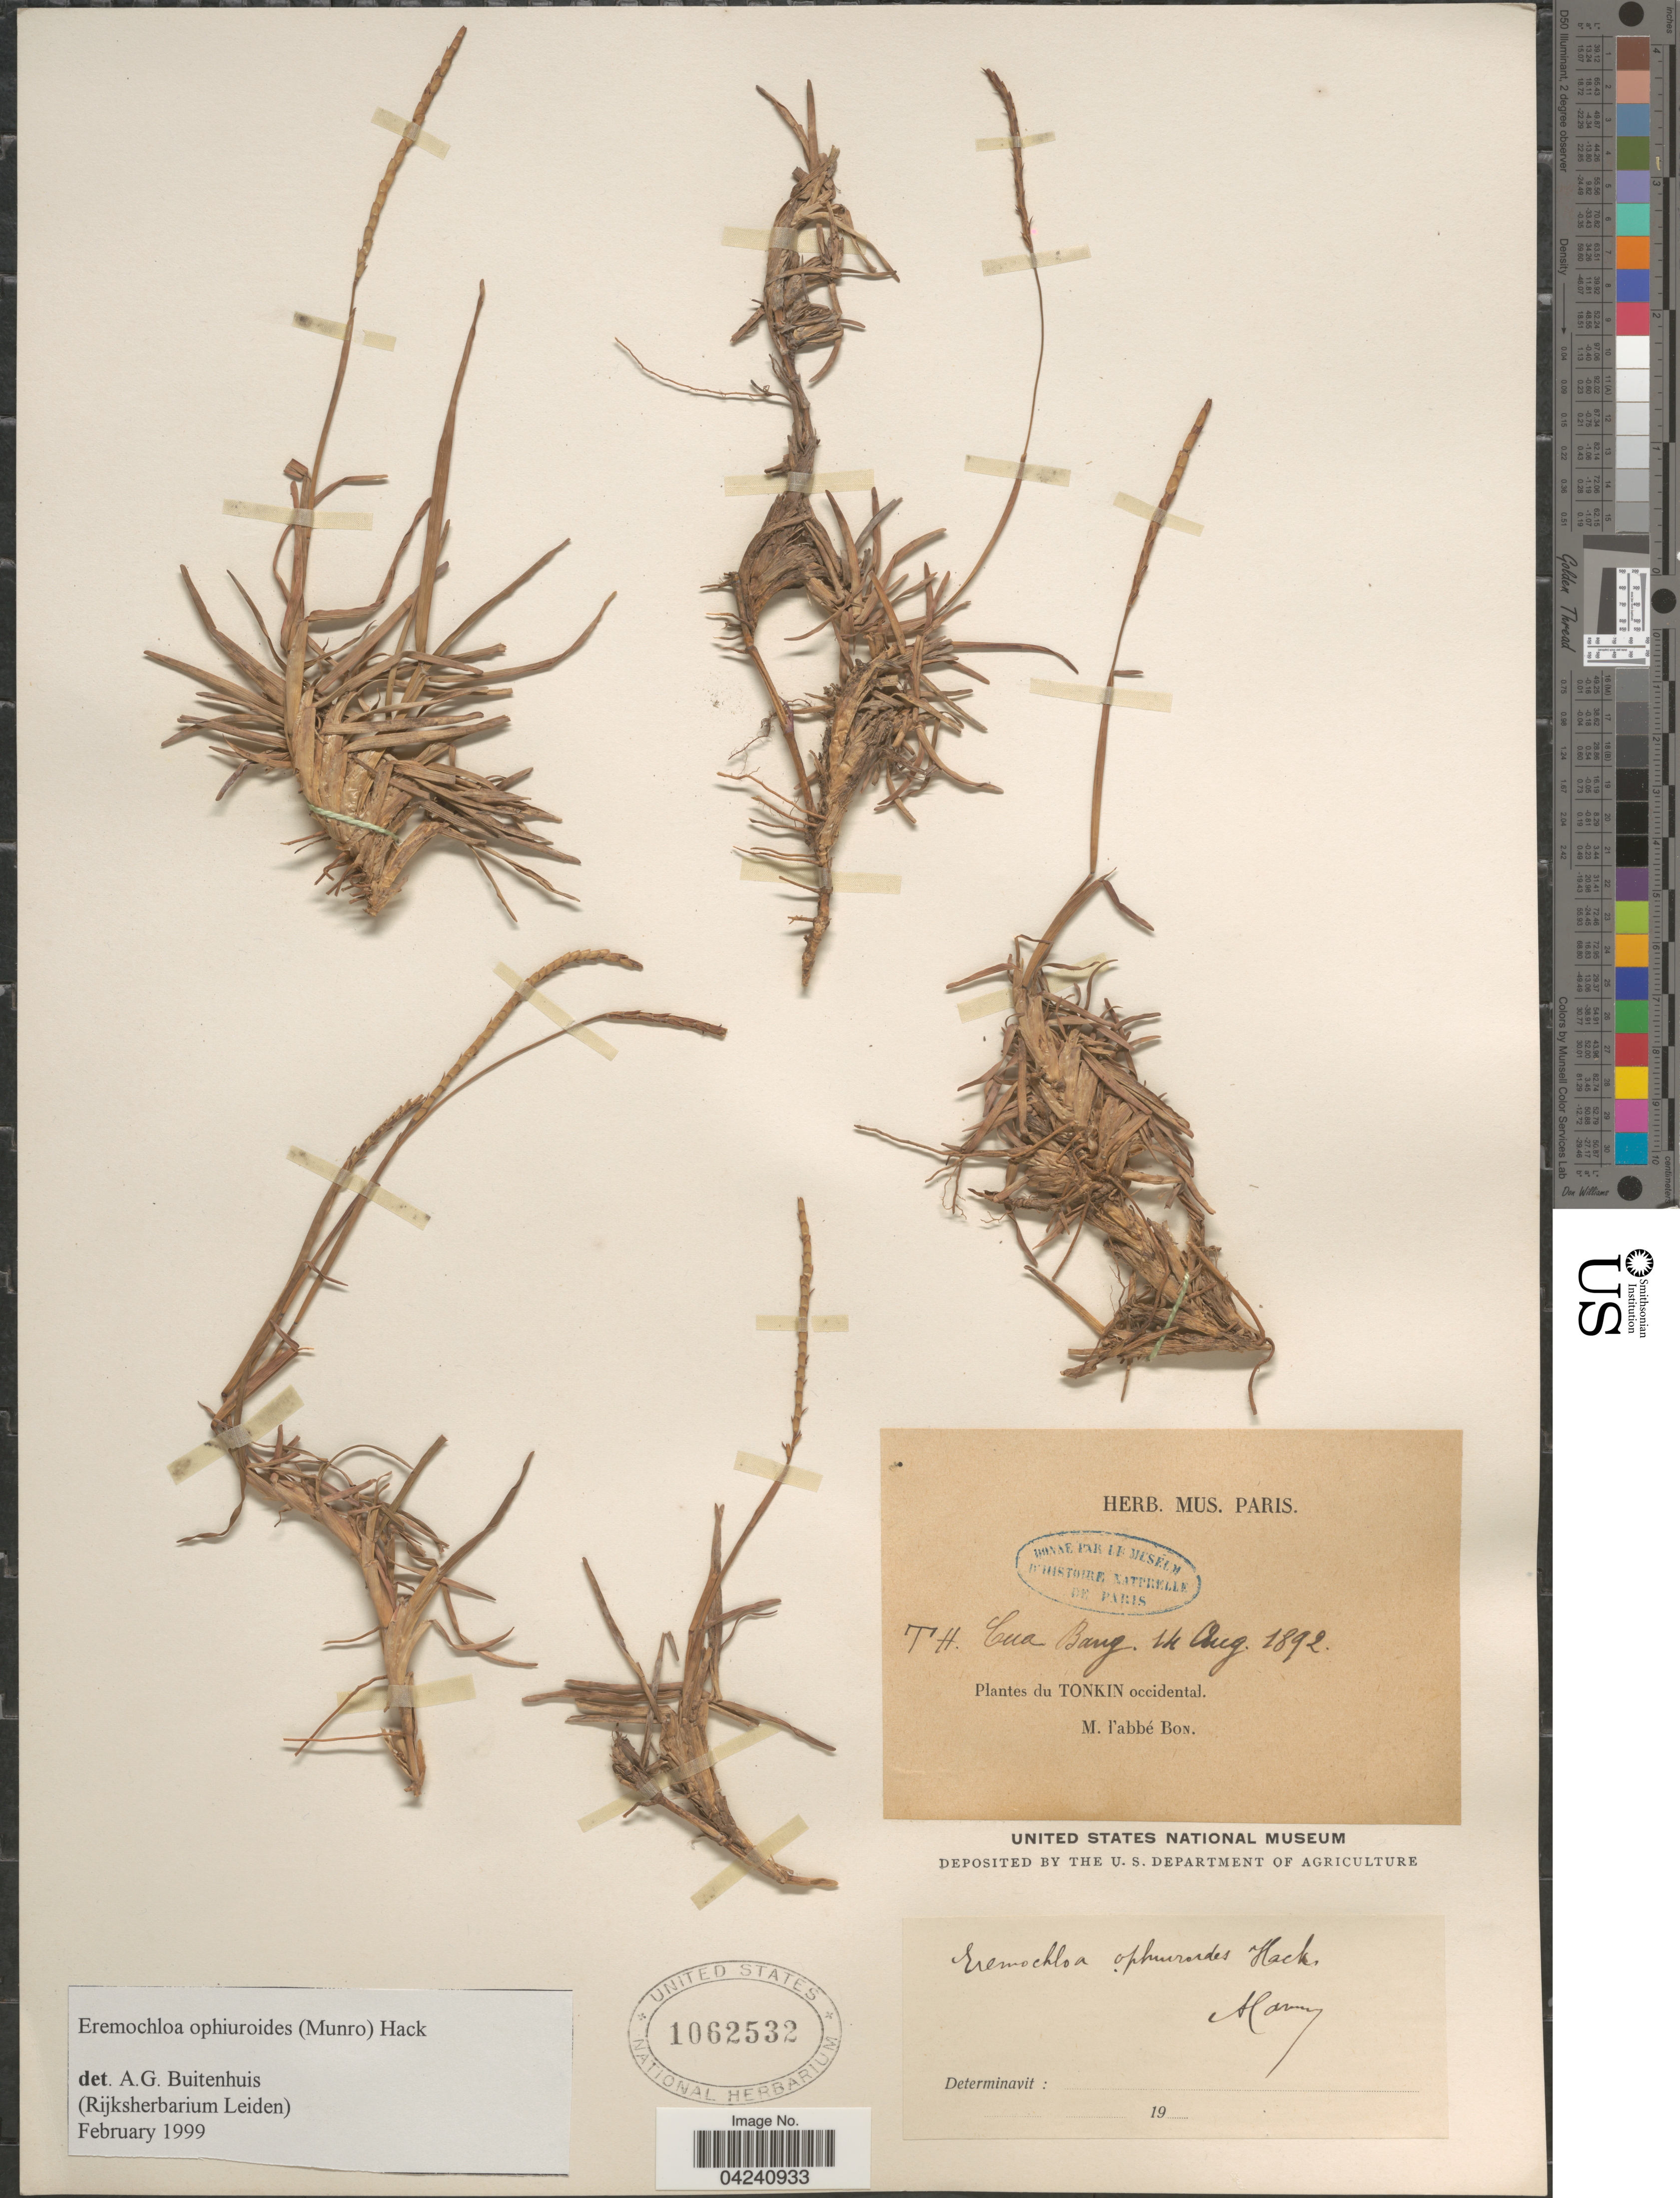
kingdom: Plantae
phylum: Tracheophyta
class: Liliopsida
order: Poales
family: Poaceae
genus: Eremochloa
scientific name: Eremochloa ophiuroides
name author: (Munro) Hack.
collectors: H. F. Bon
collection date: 1892-08-14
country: Vietnam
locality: Cua Bang. Tonkin occidental.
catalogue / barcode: US 1062532